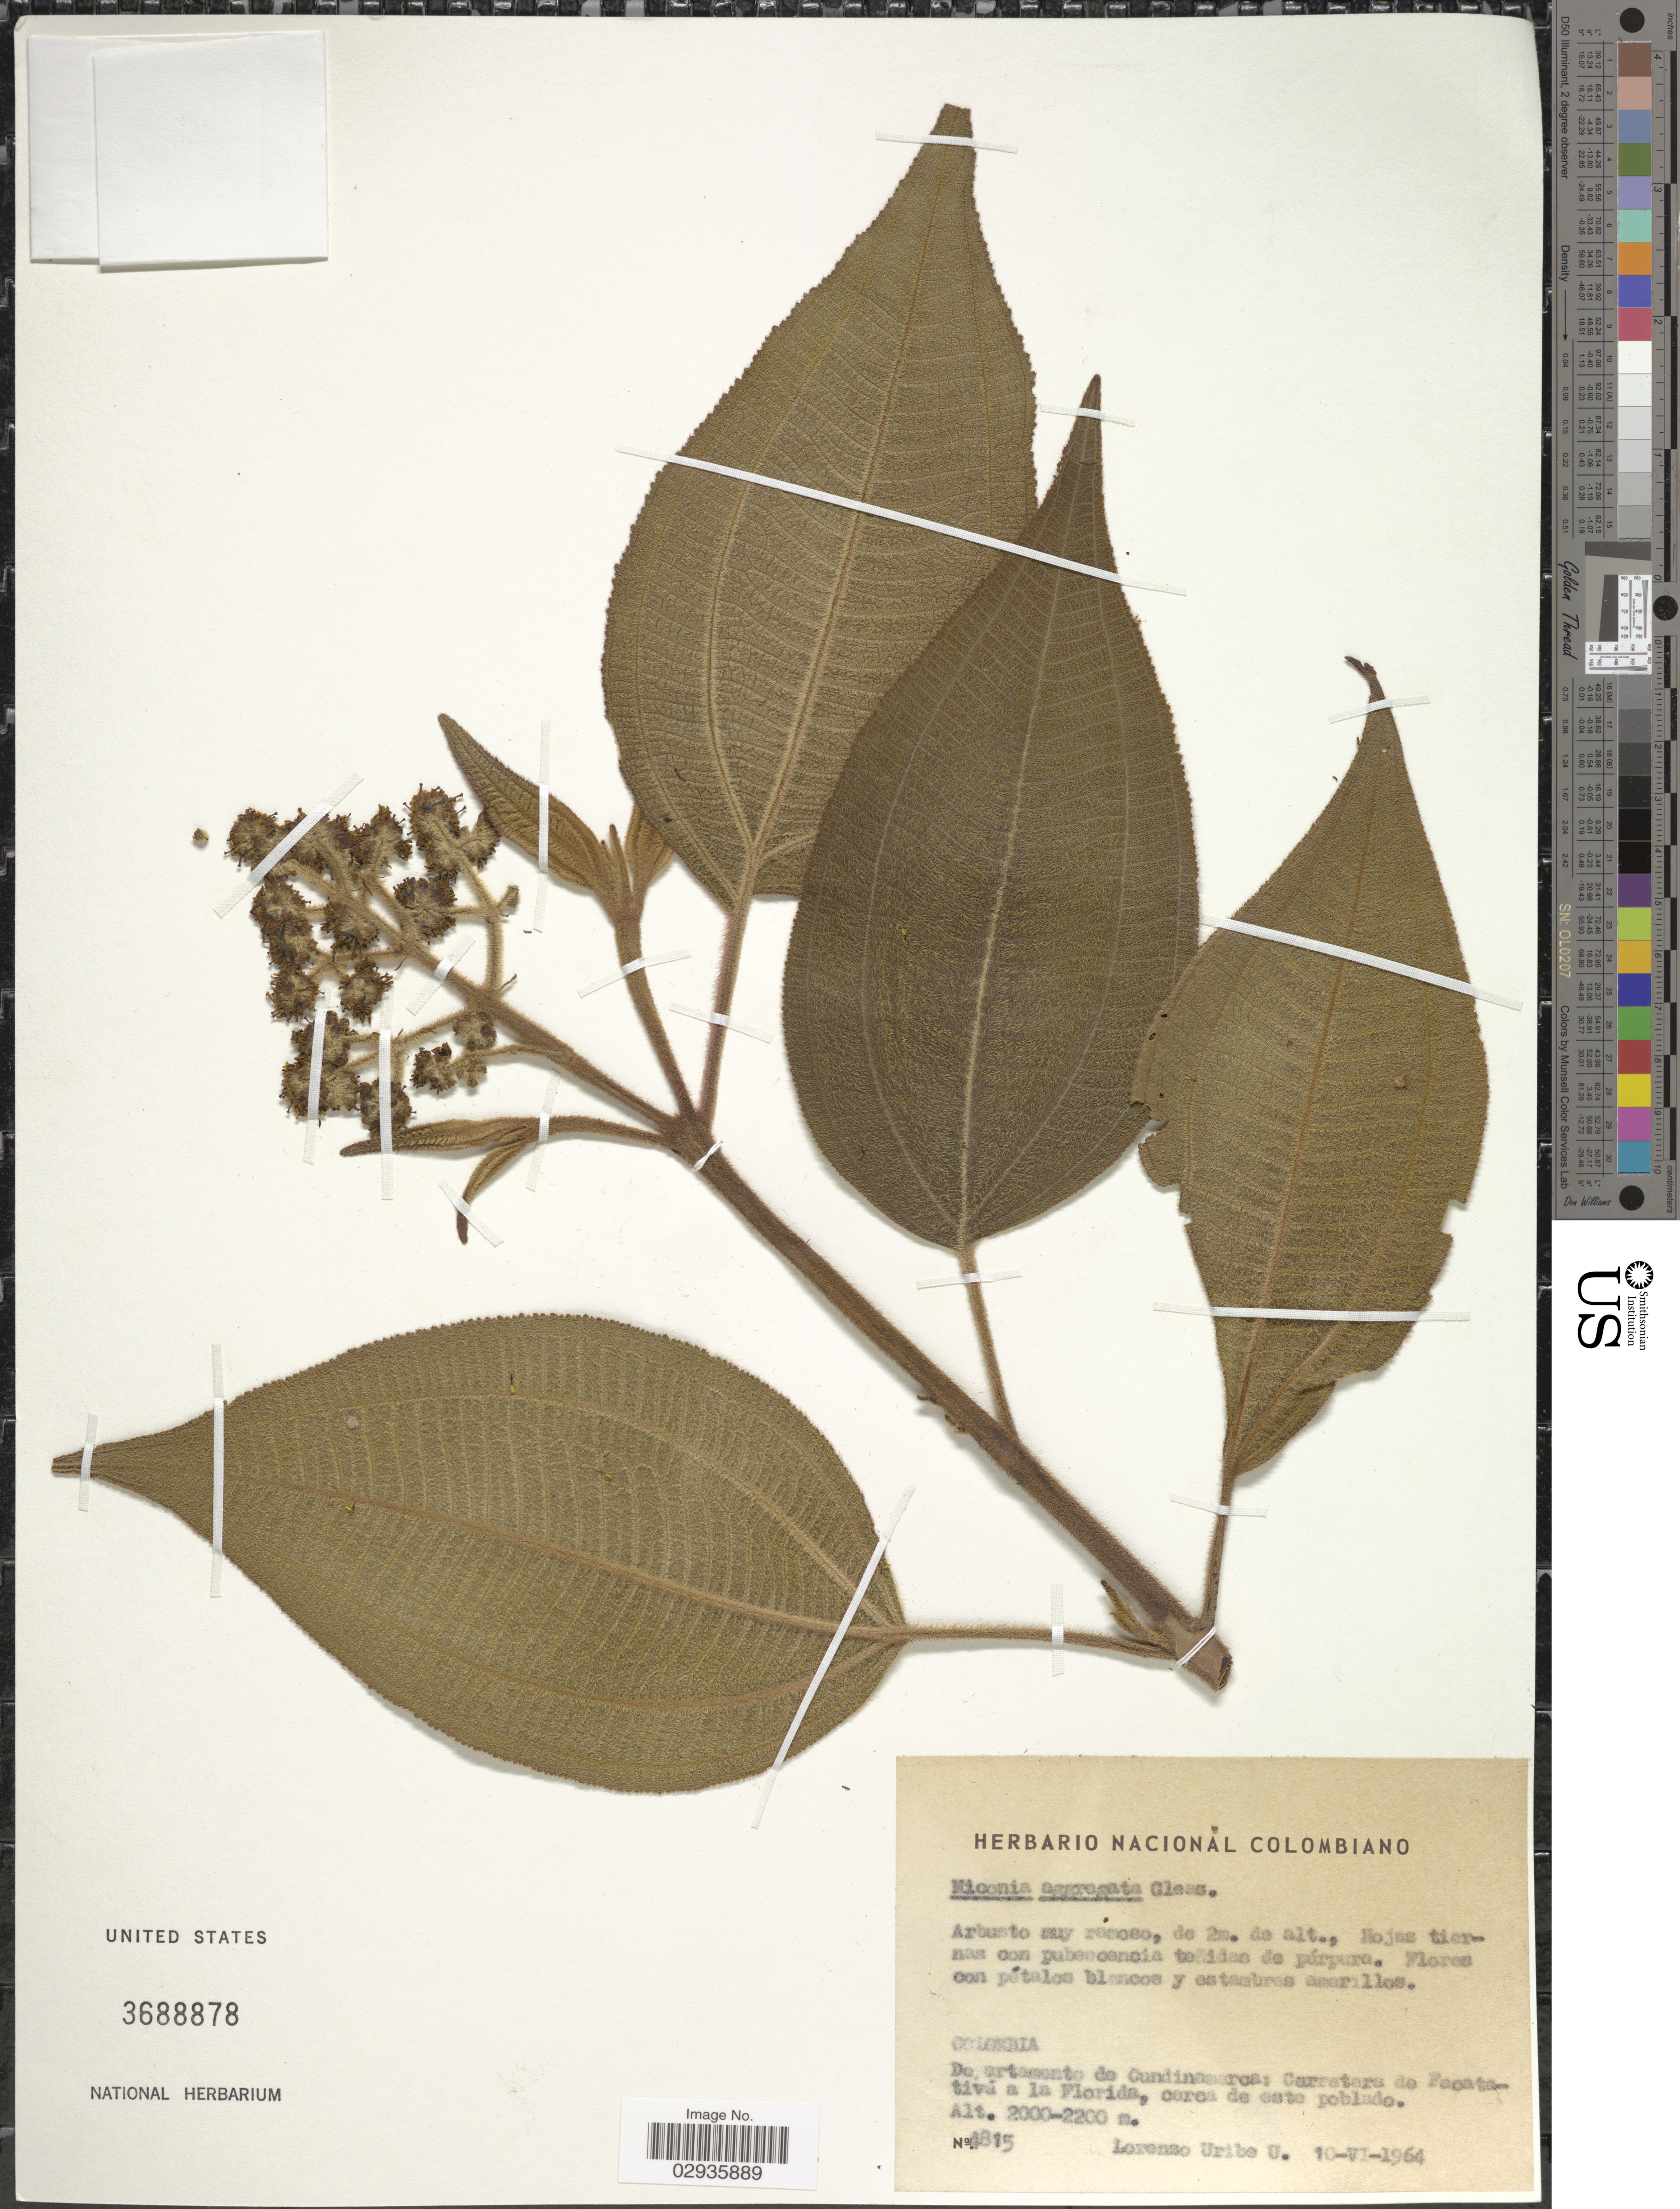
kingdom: Plantae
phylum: Tracheophyta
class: Magnoliopsida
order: Myrtales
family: Melastomataceae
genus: Miconia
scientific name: Miconia aggregata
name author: Gleason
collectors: L. Uribe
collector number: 1815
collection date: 1964-06-10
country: Colombia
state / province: Cundinamarca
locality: Departamento de Cundinamarca: Carretera de Facatativá a la Florida, cerca de este poblado.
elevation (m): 2000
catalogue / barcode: US 3688878